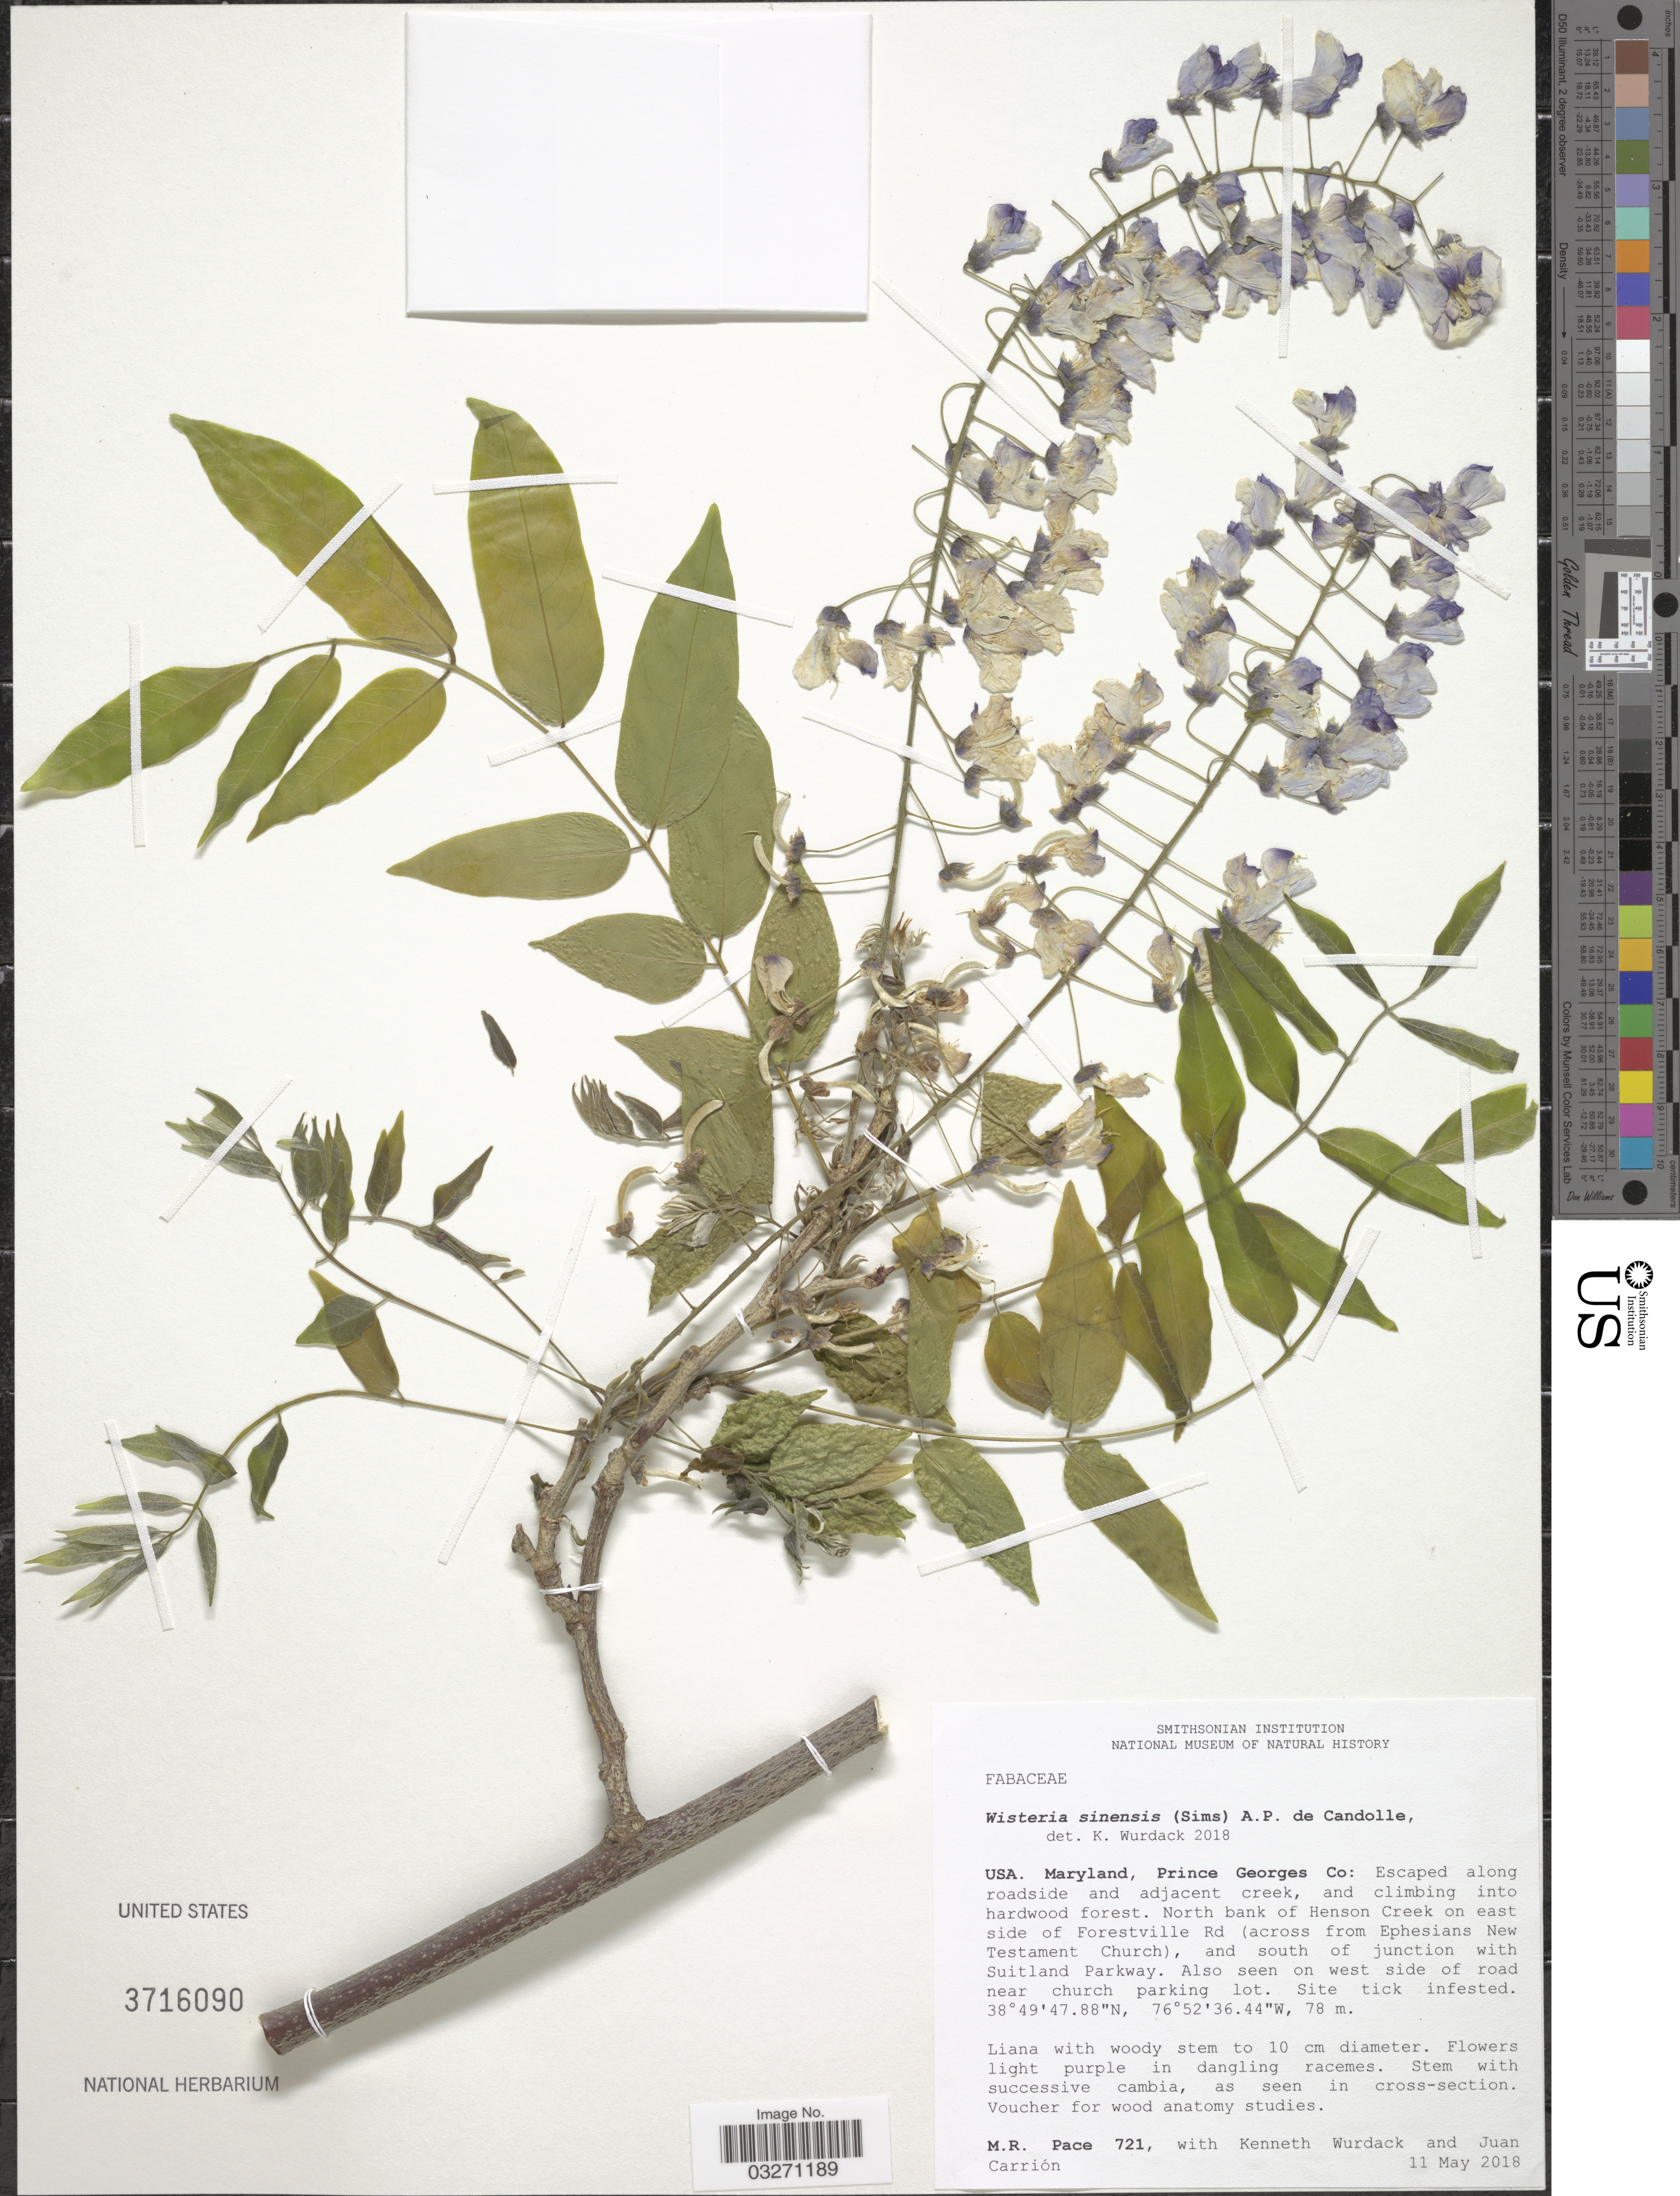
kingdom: Plantae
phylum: Tracheophyta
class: Magnoliopsida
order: Fabales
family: Fabaceae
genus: Wisteria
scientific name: Wisteria sinensis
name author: (Sims) DC.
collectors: M. R. Pace, K. Wurdack & J. F. Carrión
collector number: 721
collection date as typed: Transcribed d/m/y: 11/5/2018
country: United States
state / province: Maryland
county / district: Prince George's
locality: Prince George Co: Escaped along roadside and adjacent creek, and climbing into hardwood forest. North bank of Henson Creek on east side of Forestville Rd (across from Ephesians New Testament Church), and south of junction with Suitland Parkway. Also seen on west side of road near church parking lot.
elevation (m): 78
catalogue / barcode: US 3716090